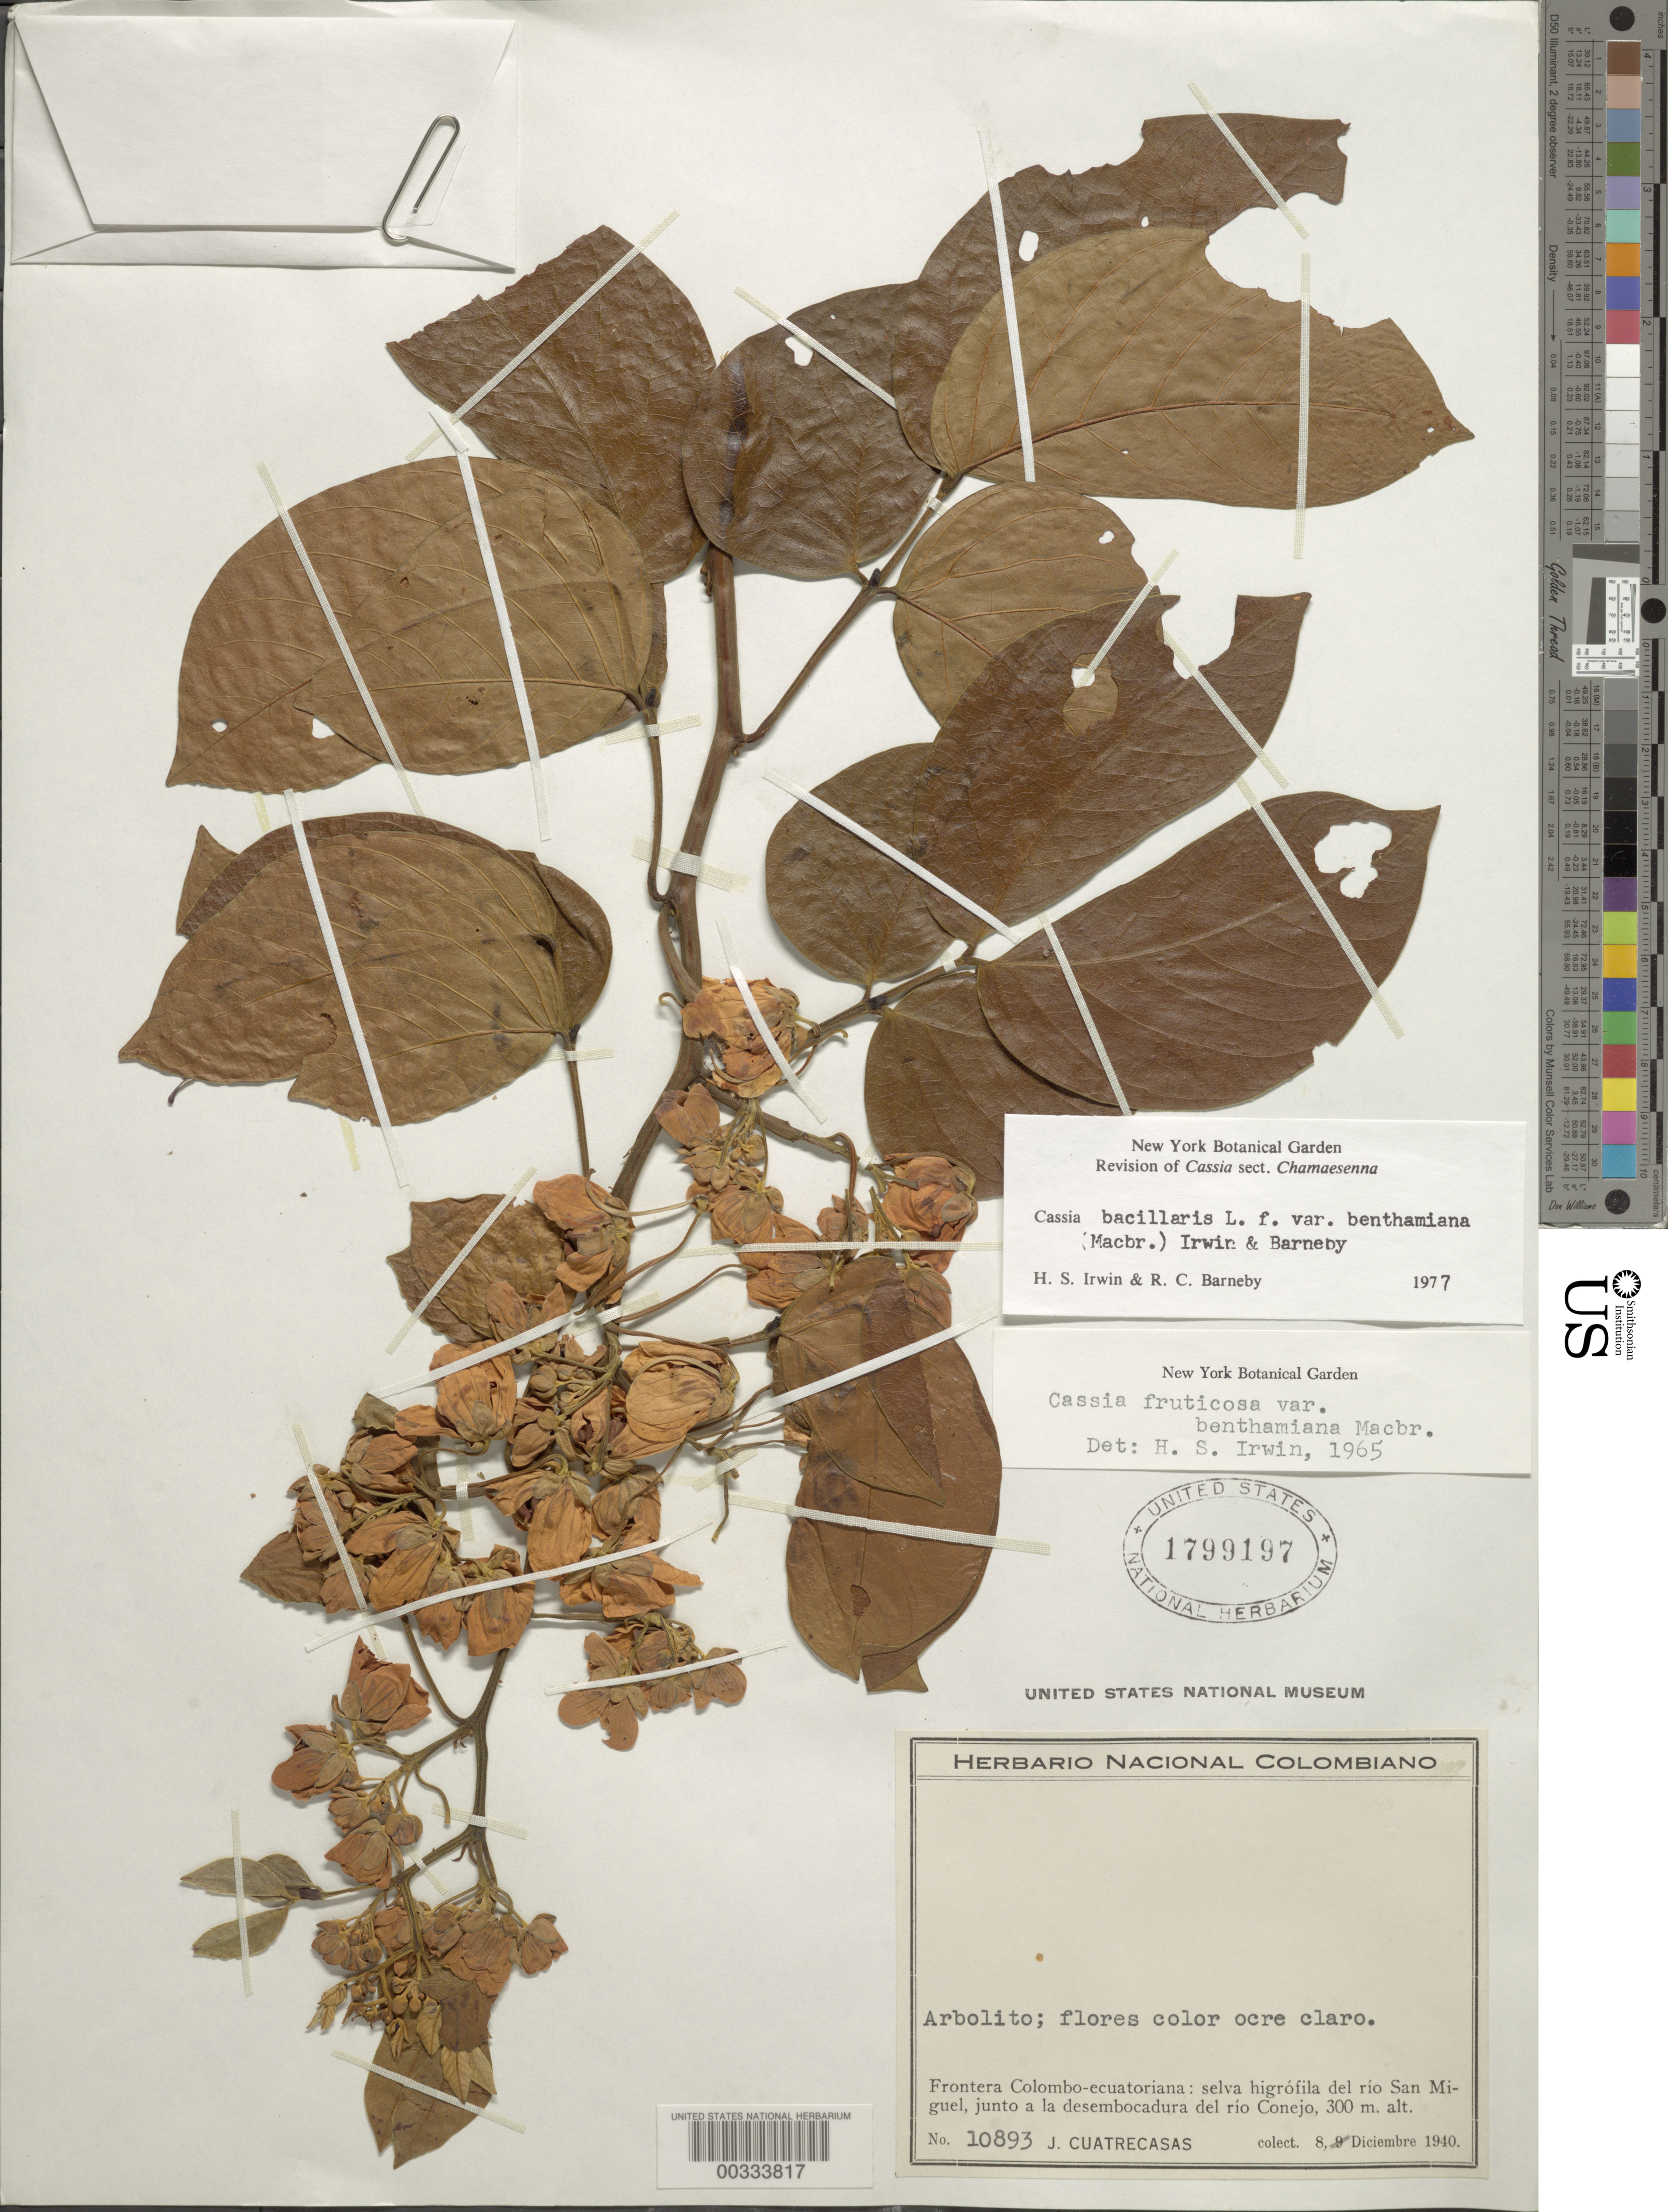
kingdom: Plantae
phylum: Tracheophyta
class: Magnoliopsida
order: Fabales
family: Fabaceae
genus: Senna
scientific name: Senna bacillaris var. benthamiana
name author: (J.F. Macbr.) H.S. Irwin & Barneby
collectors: J. Cuatrecasas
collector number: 10893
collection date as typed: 08 Dec 1940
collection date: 1940-12-08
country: Colombia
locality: Colombian-Ecuadorian fronter; Rio Sal Miguel, joining the outlet of the Rio Conejo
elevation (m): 300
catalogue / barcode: US 1799197